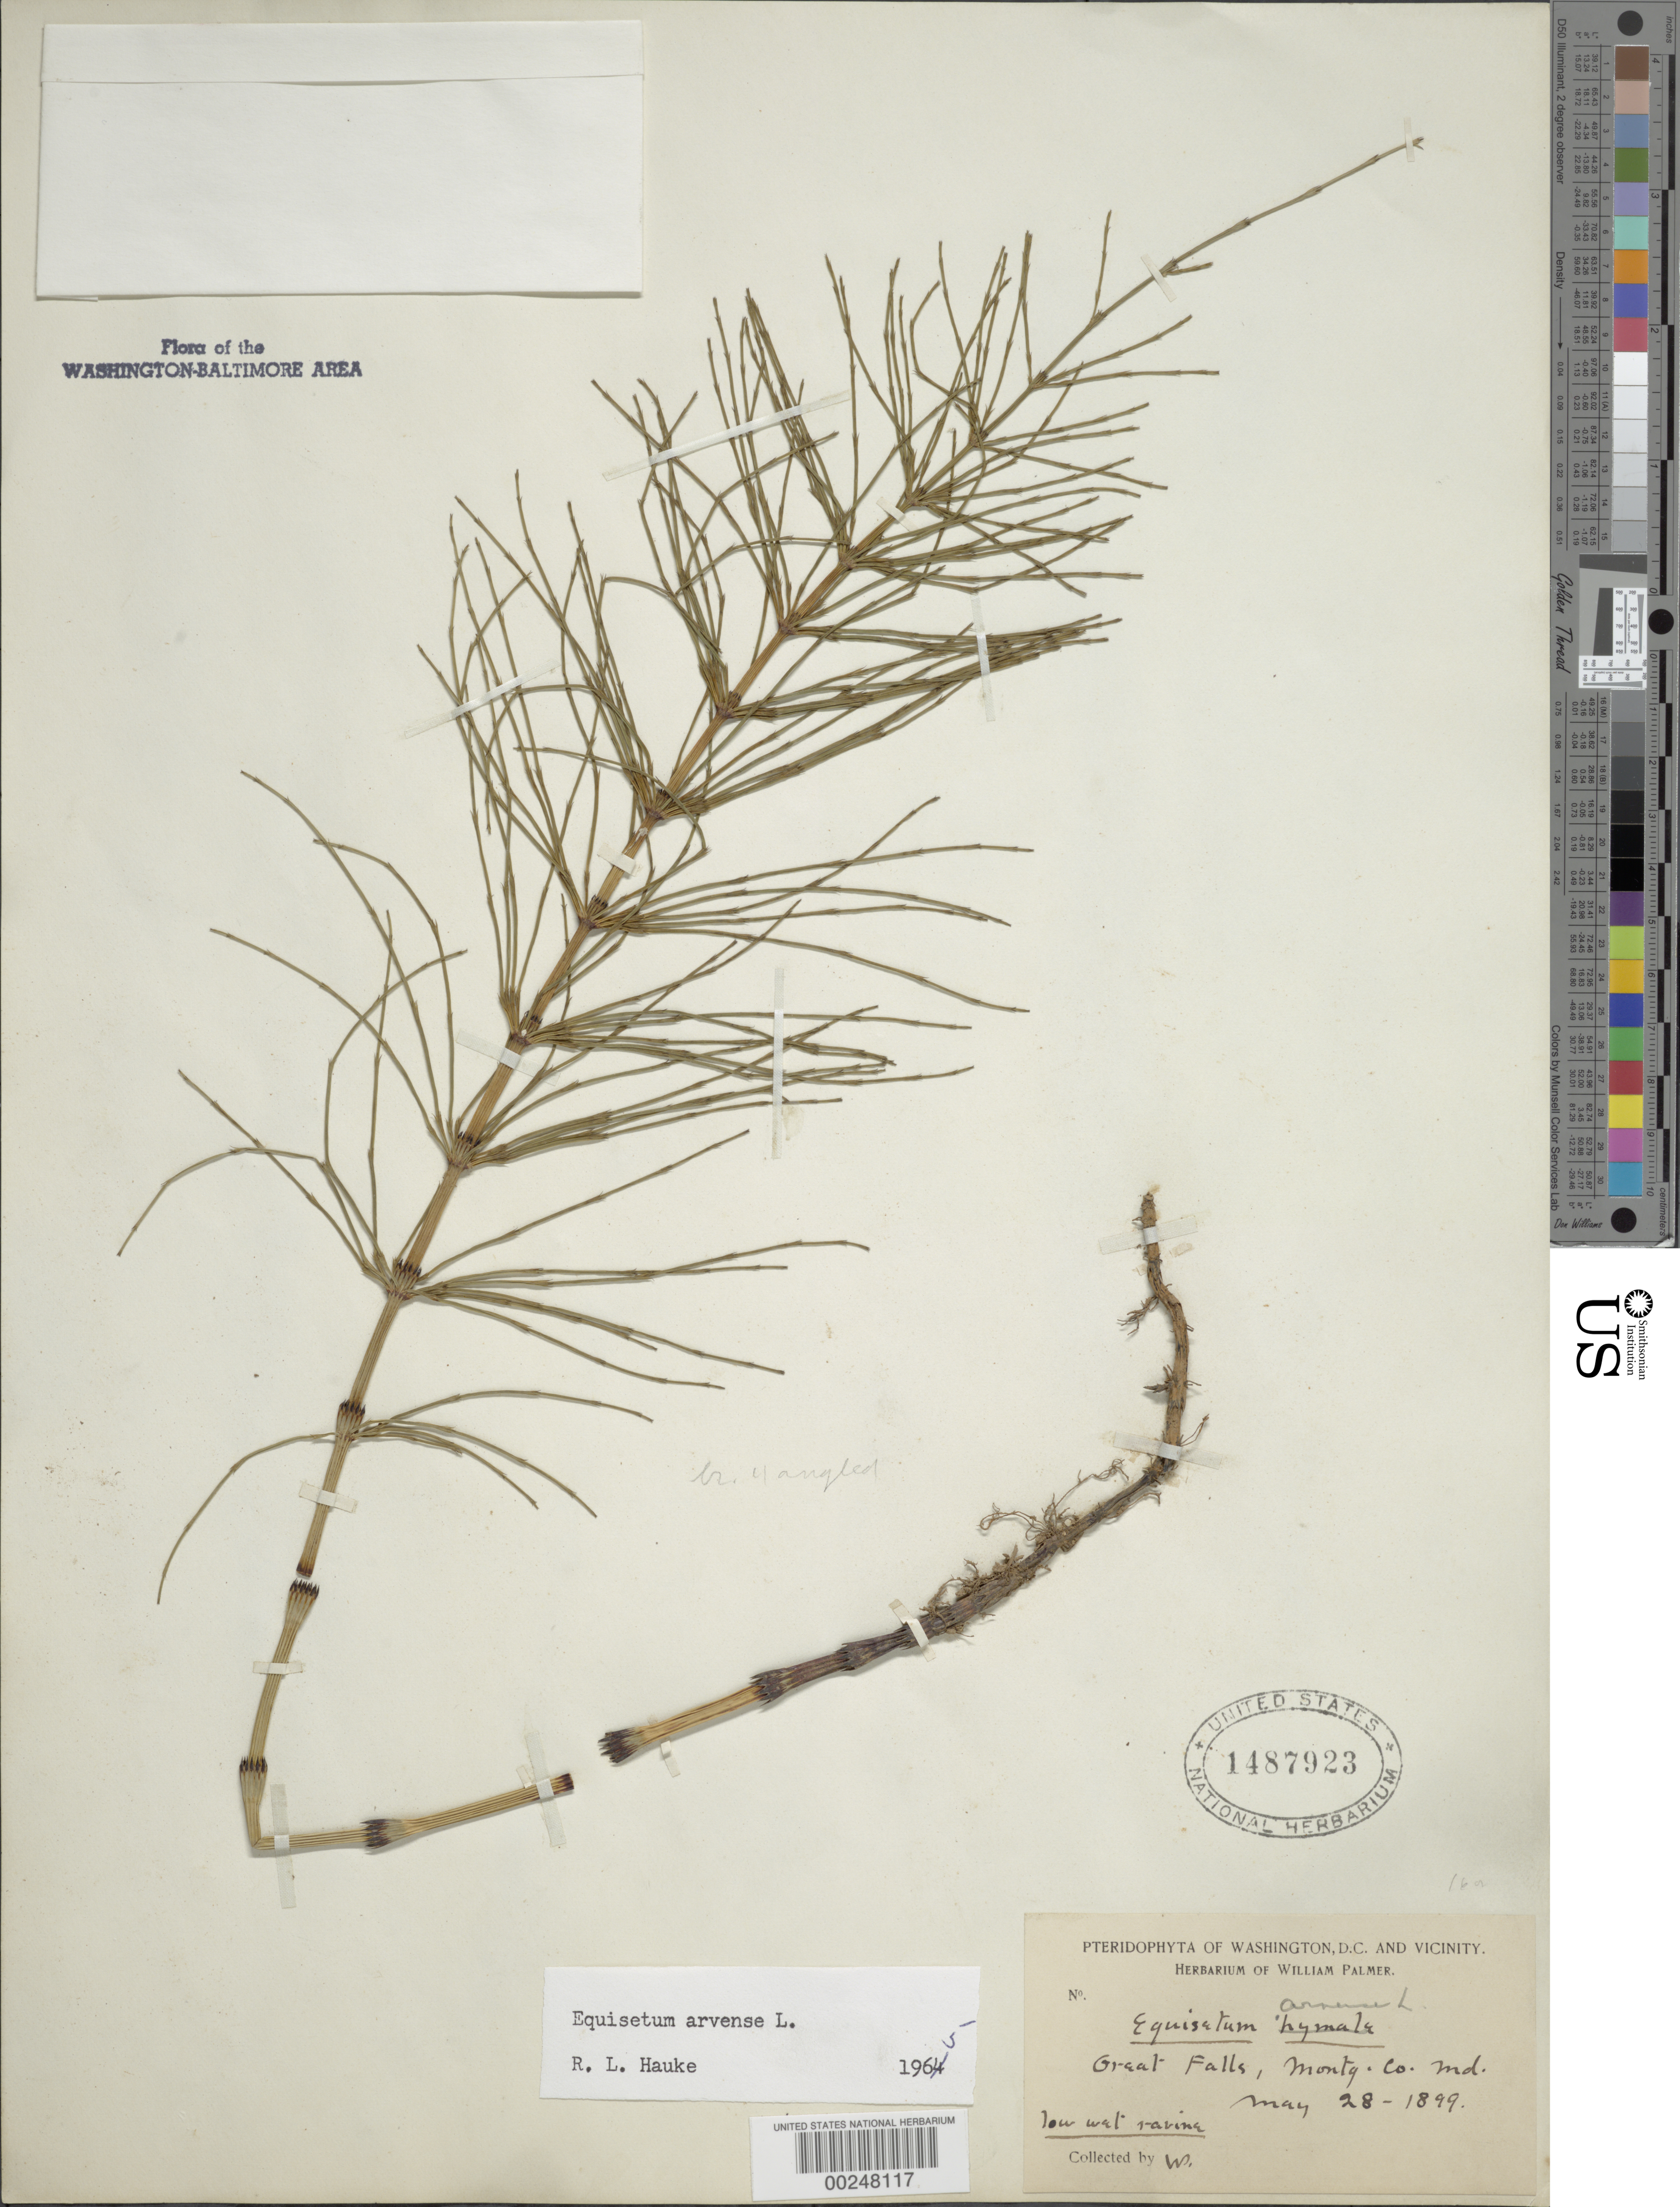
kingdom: Plantae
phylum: Tracheophyta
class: Polypodiopsida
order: Equisetales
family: Equisetaceae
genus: Equisetum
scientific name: Equisetum arvense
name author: L.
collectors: W. Palmer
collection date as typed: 28 May 1899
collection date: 1899-05-28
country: United States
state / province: Maryland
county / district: Montgomery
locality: Great Falls C. & O. Canal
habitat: Low wet ravine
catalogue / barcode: US 1487923